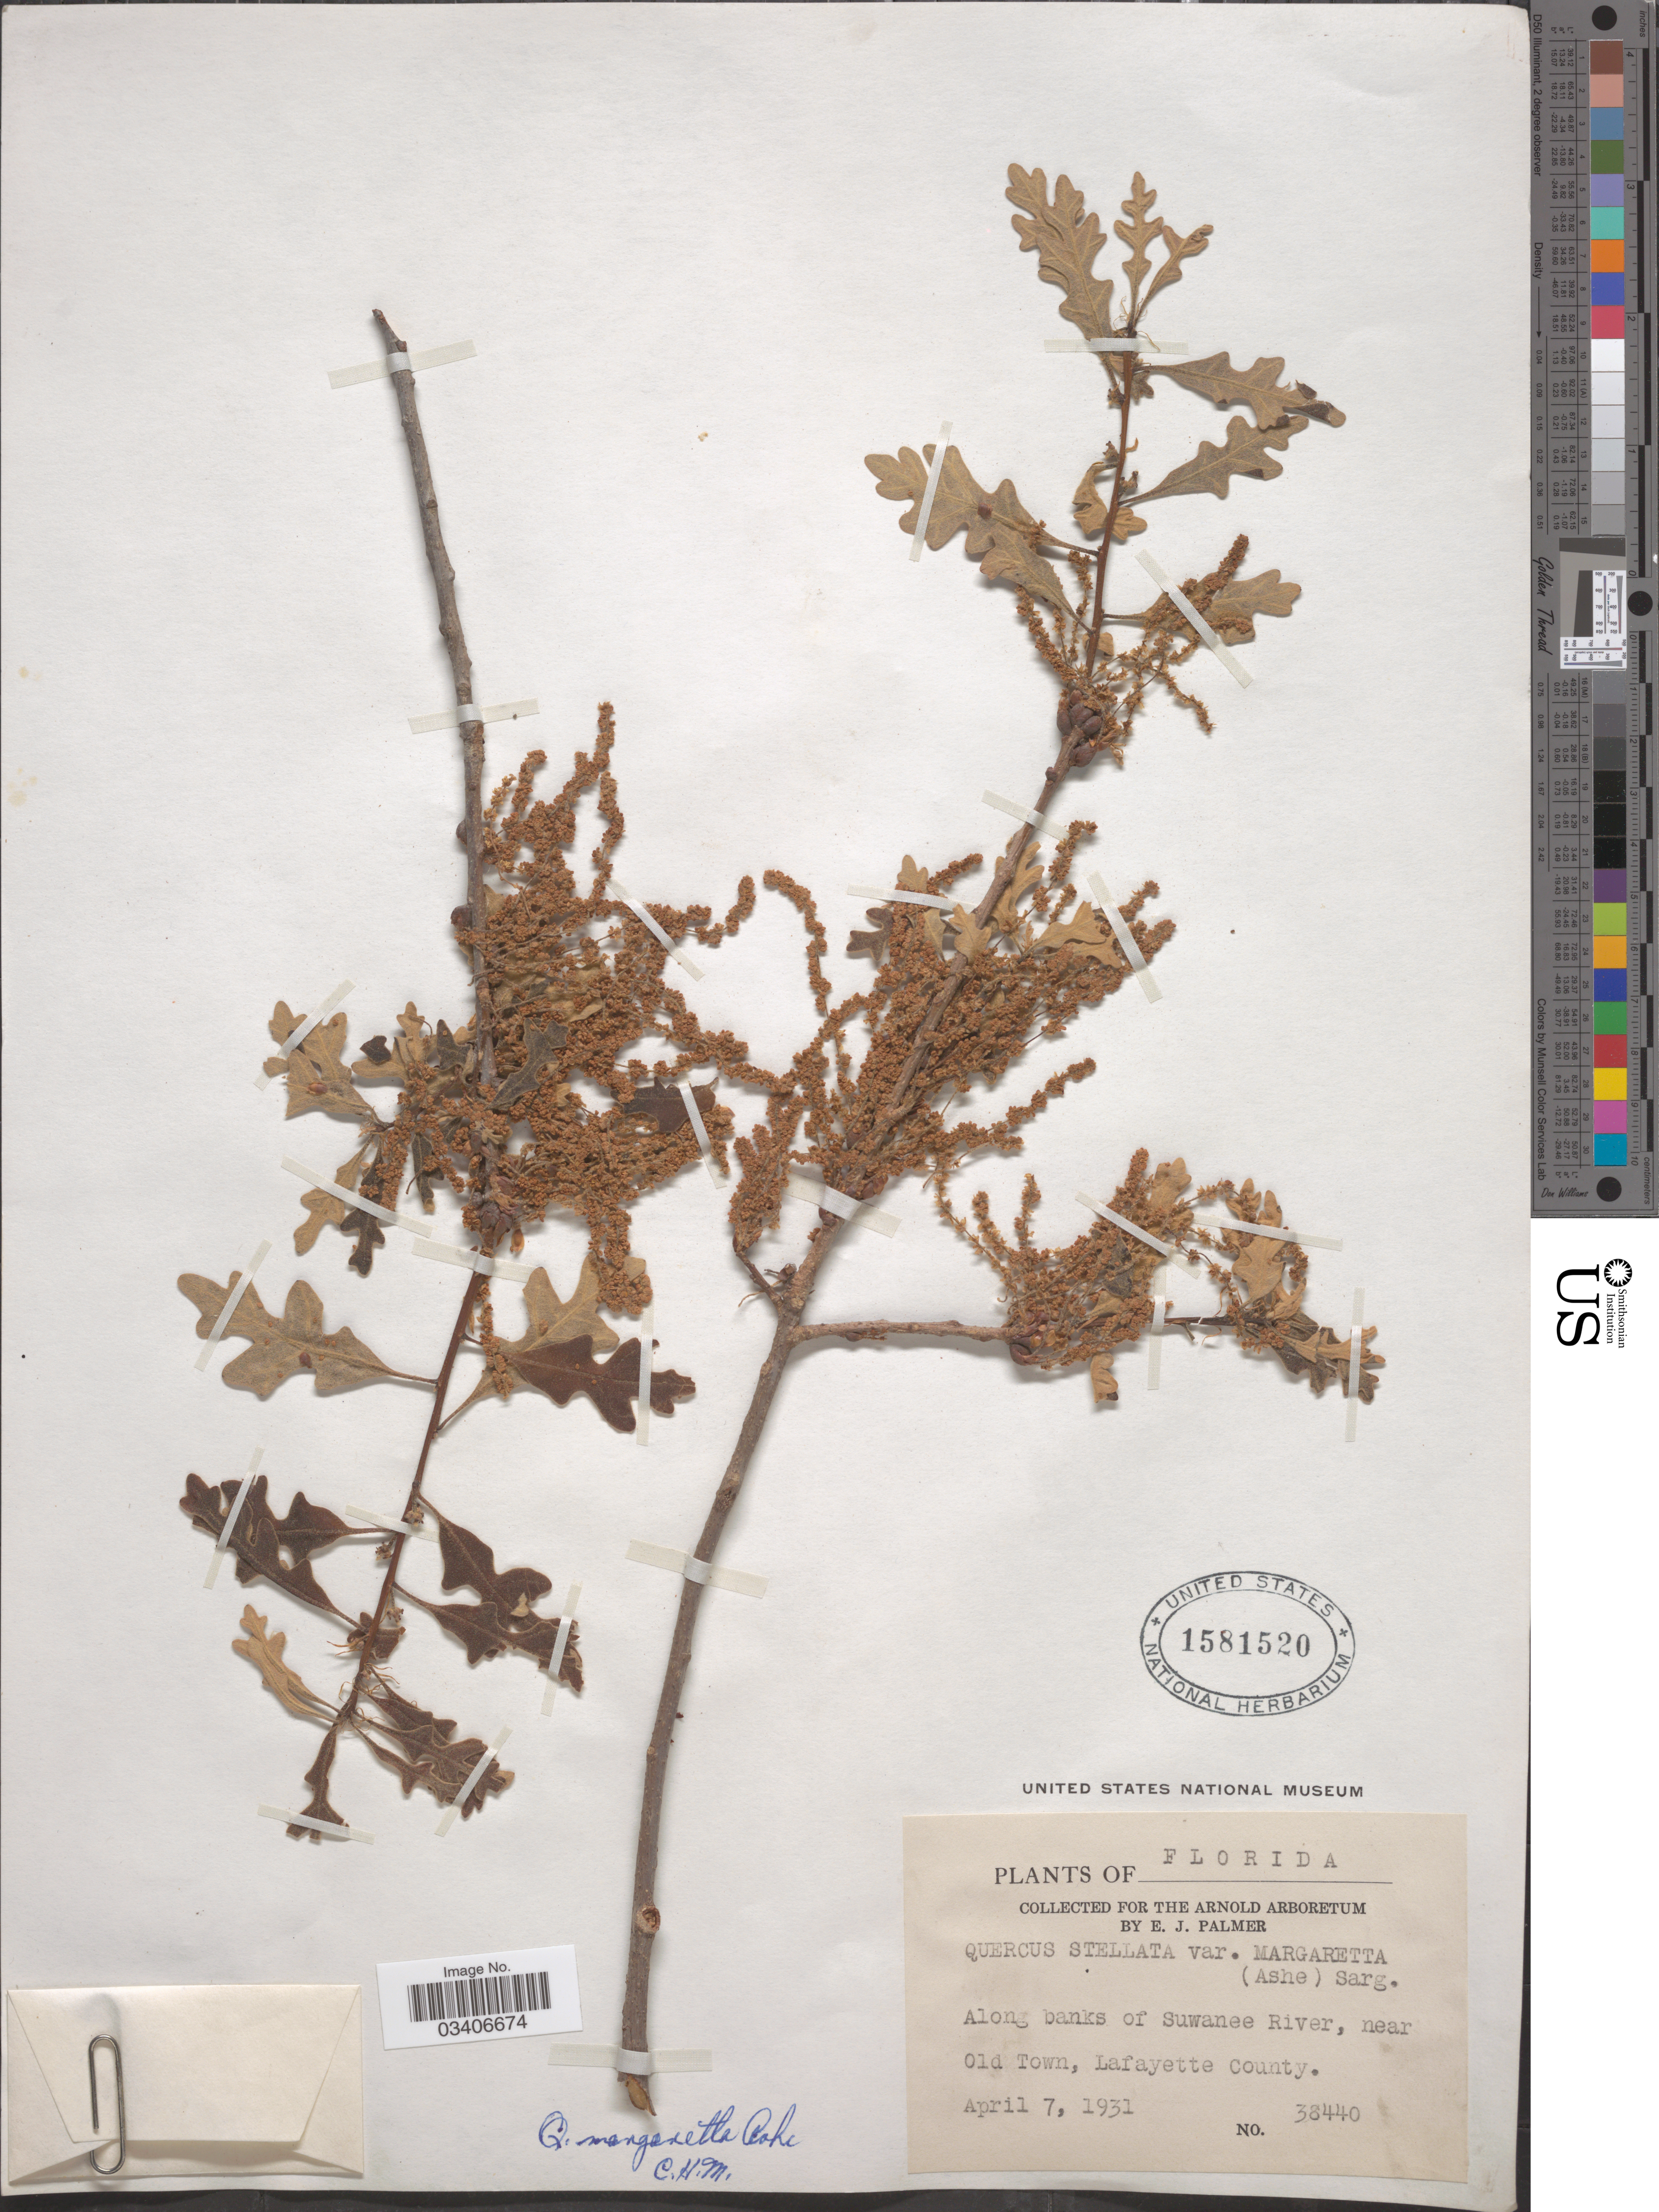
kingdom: Plantae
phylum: Tracheophyta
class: Magnoliopsida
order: Fagales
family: Fagaceae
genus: Quercus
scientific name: Quercus margarettae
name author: Ashe ex Small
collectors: E. J. Palmer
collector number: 38440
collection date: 1931-04-07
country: United States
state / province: Florida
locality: Along banks of Suwanee River, near Old Town, Lafayette County.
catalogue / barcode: US 1581520